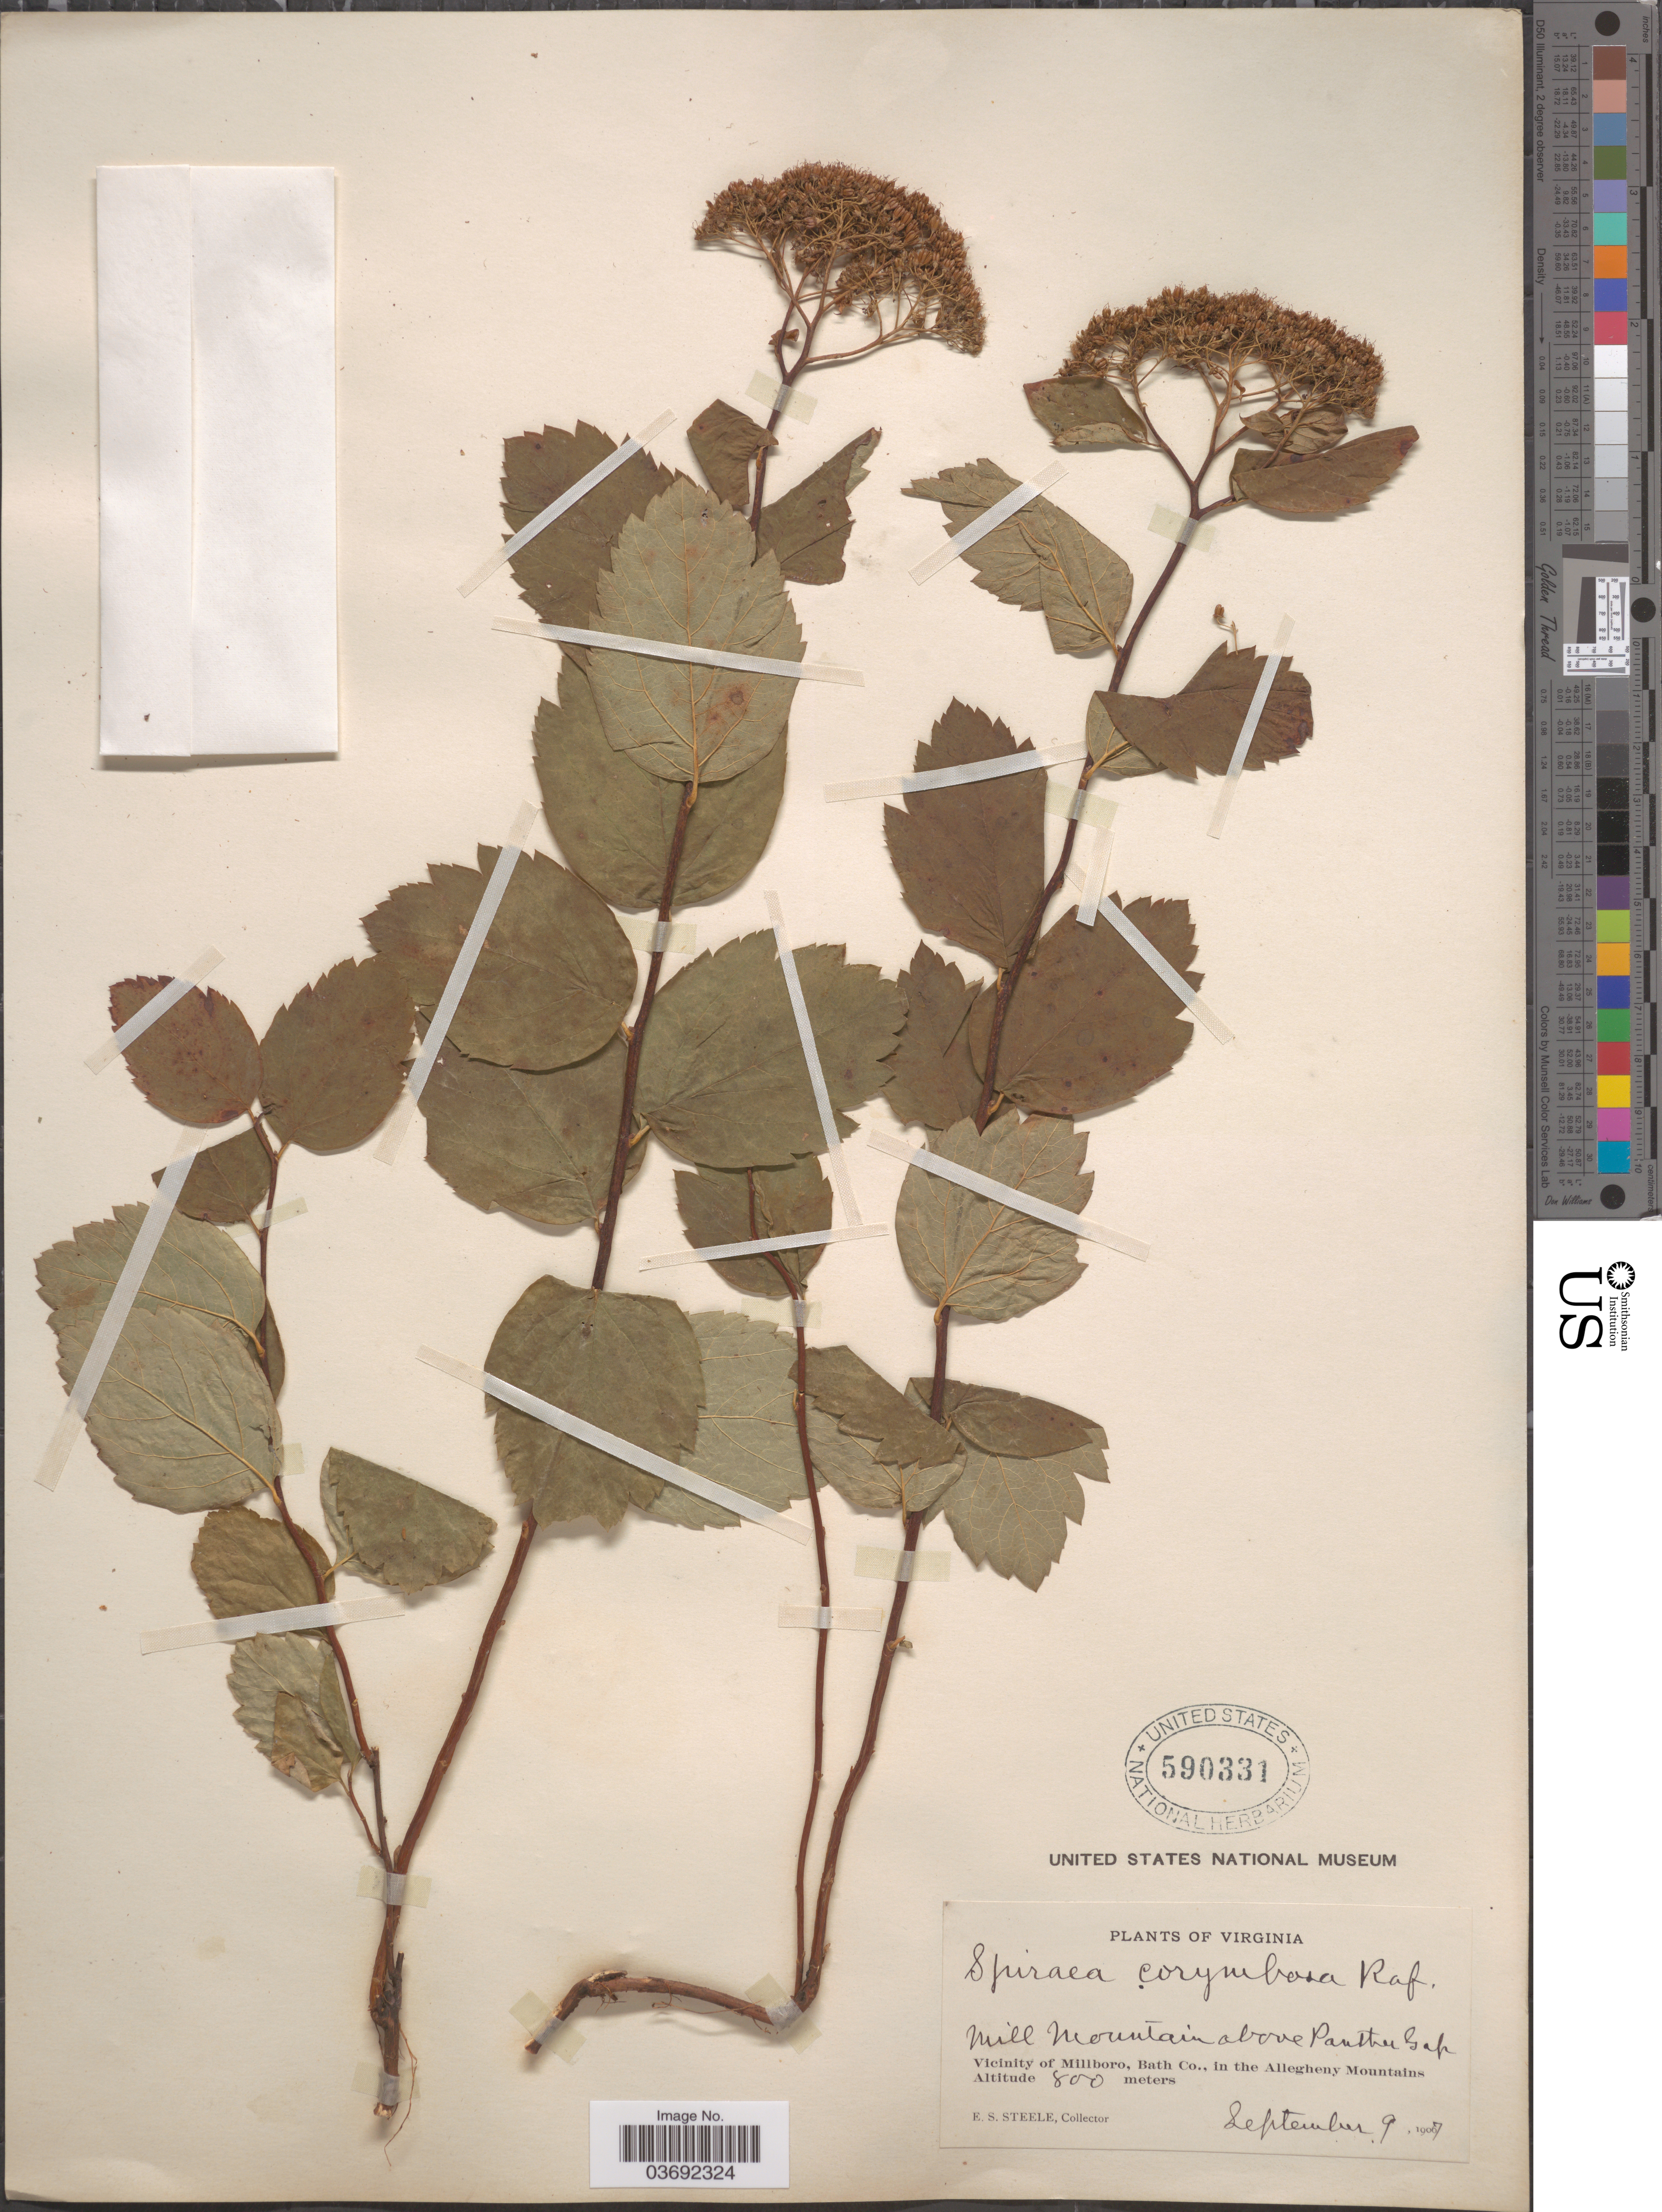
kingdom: Plantae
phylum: Tracheophyta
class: Magnoliopsida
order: Rosales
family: Rosaceae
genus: Spiraea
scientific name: Spiraea corymbosa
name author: Raf.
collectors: E. Steele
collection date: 1907-09-09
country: United States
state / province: Virginia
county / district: Bath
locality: Mill Mountain above Panther Gap. Vicinity of Millboro, Bath Co., in the Allegheny Mountains.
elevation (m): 800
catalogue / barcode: US 590331